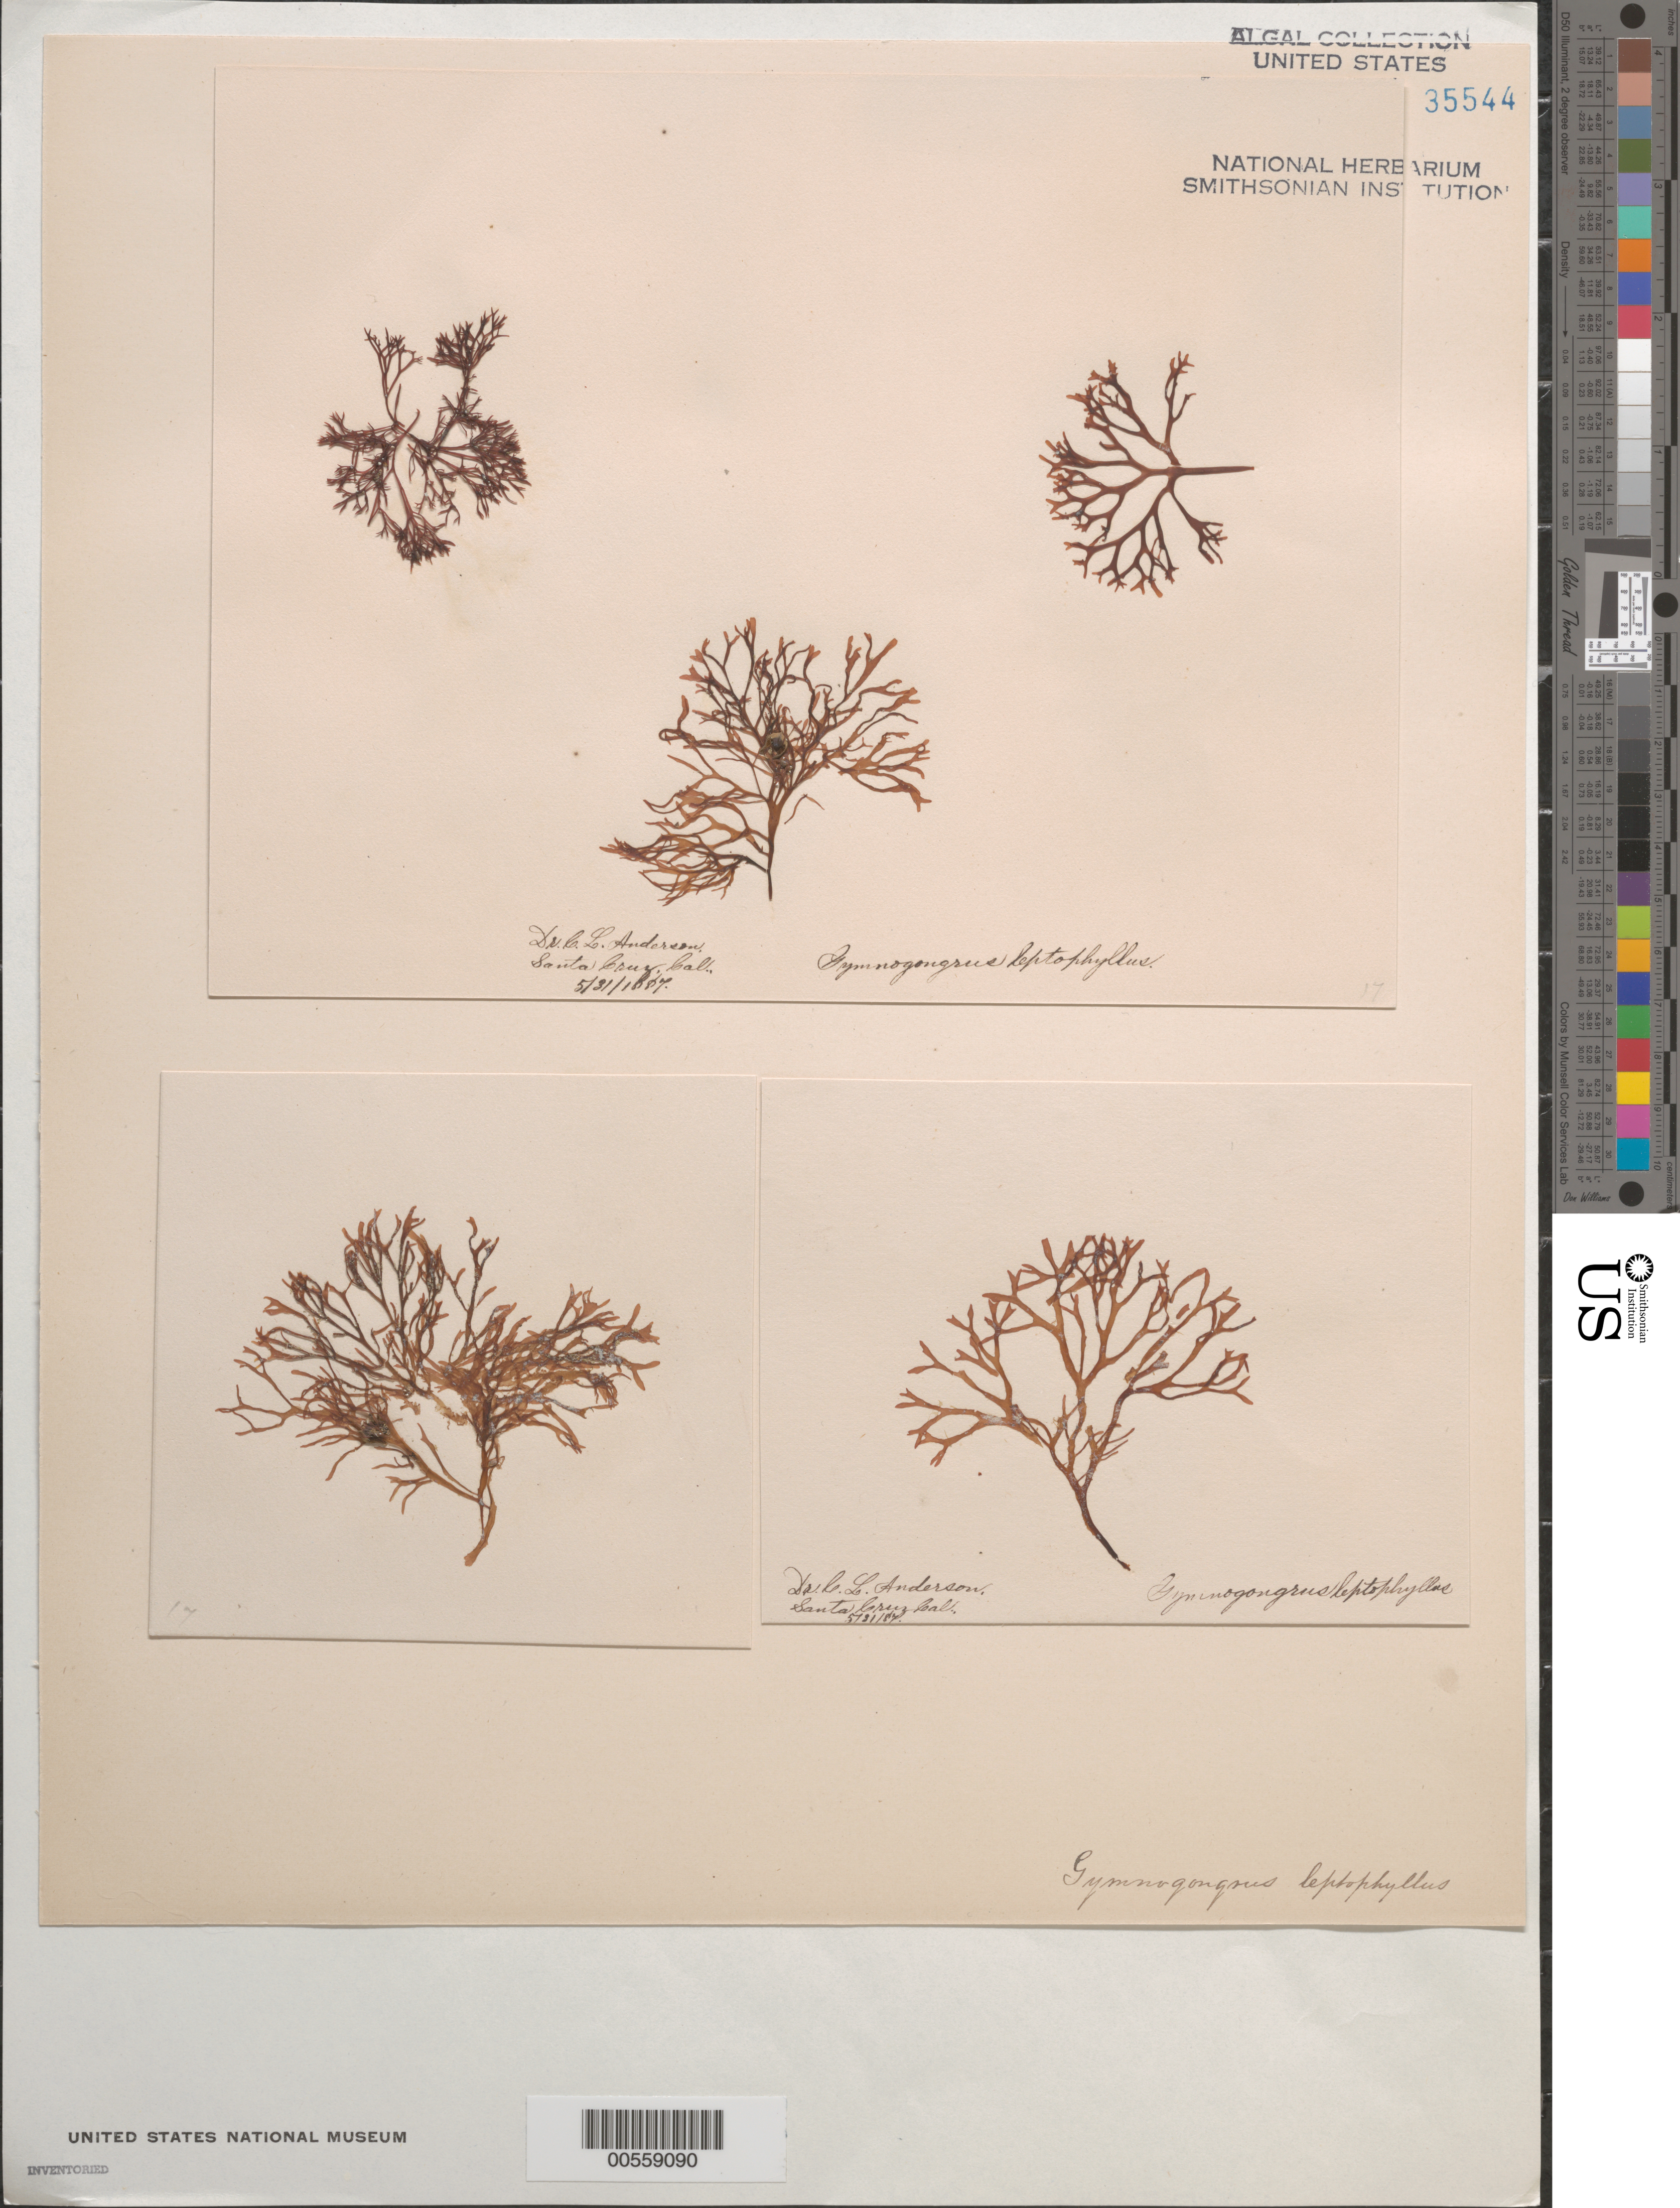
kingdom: Plantae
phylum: Rhodophyta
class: Florideophyceae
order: Gigartinales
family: Phyllophoraceae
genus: Besa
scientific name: Besa leptophylla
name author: (J. Agardh) M.S.Calderon & K.A. Miller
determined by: Algae name updating Project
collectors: C. L. Anderson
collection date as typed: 31 May 1887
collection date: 1887-05-31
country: United States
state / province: California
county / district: Santa Cruz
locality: Santa Cruz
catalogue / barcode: US 35544